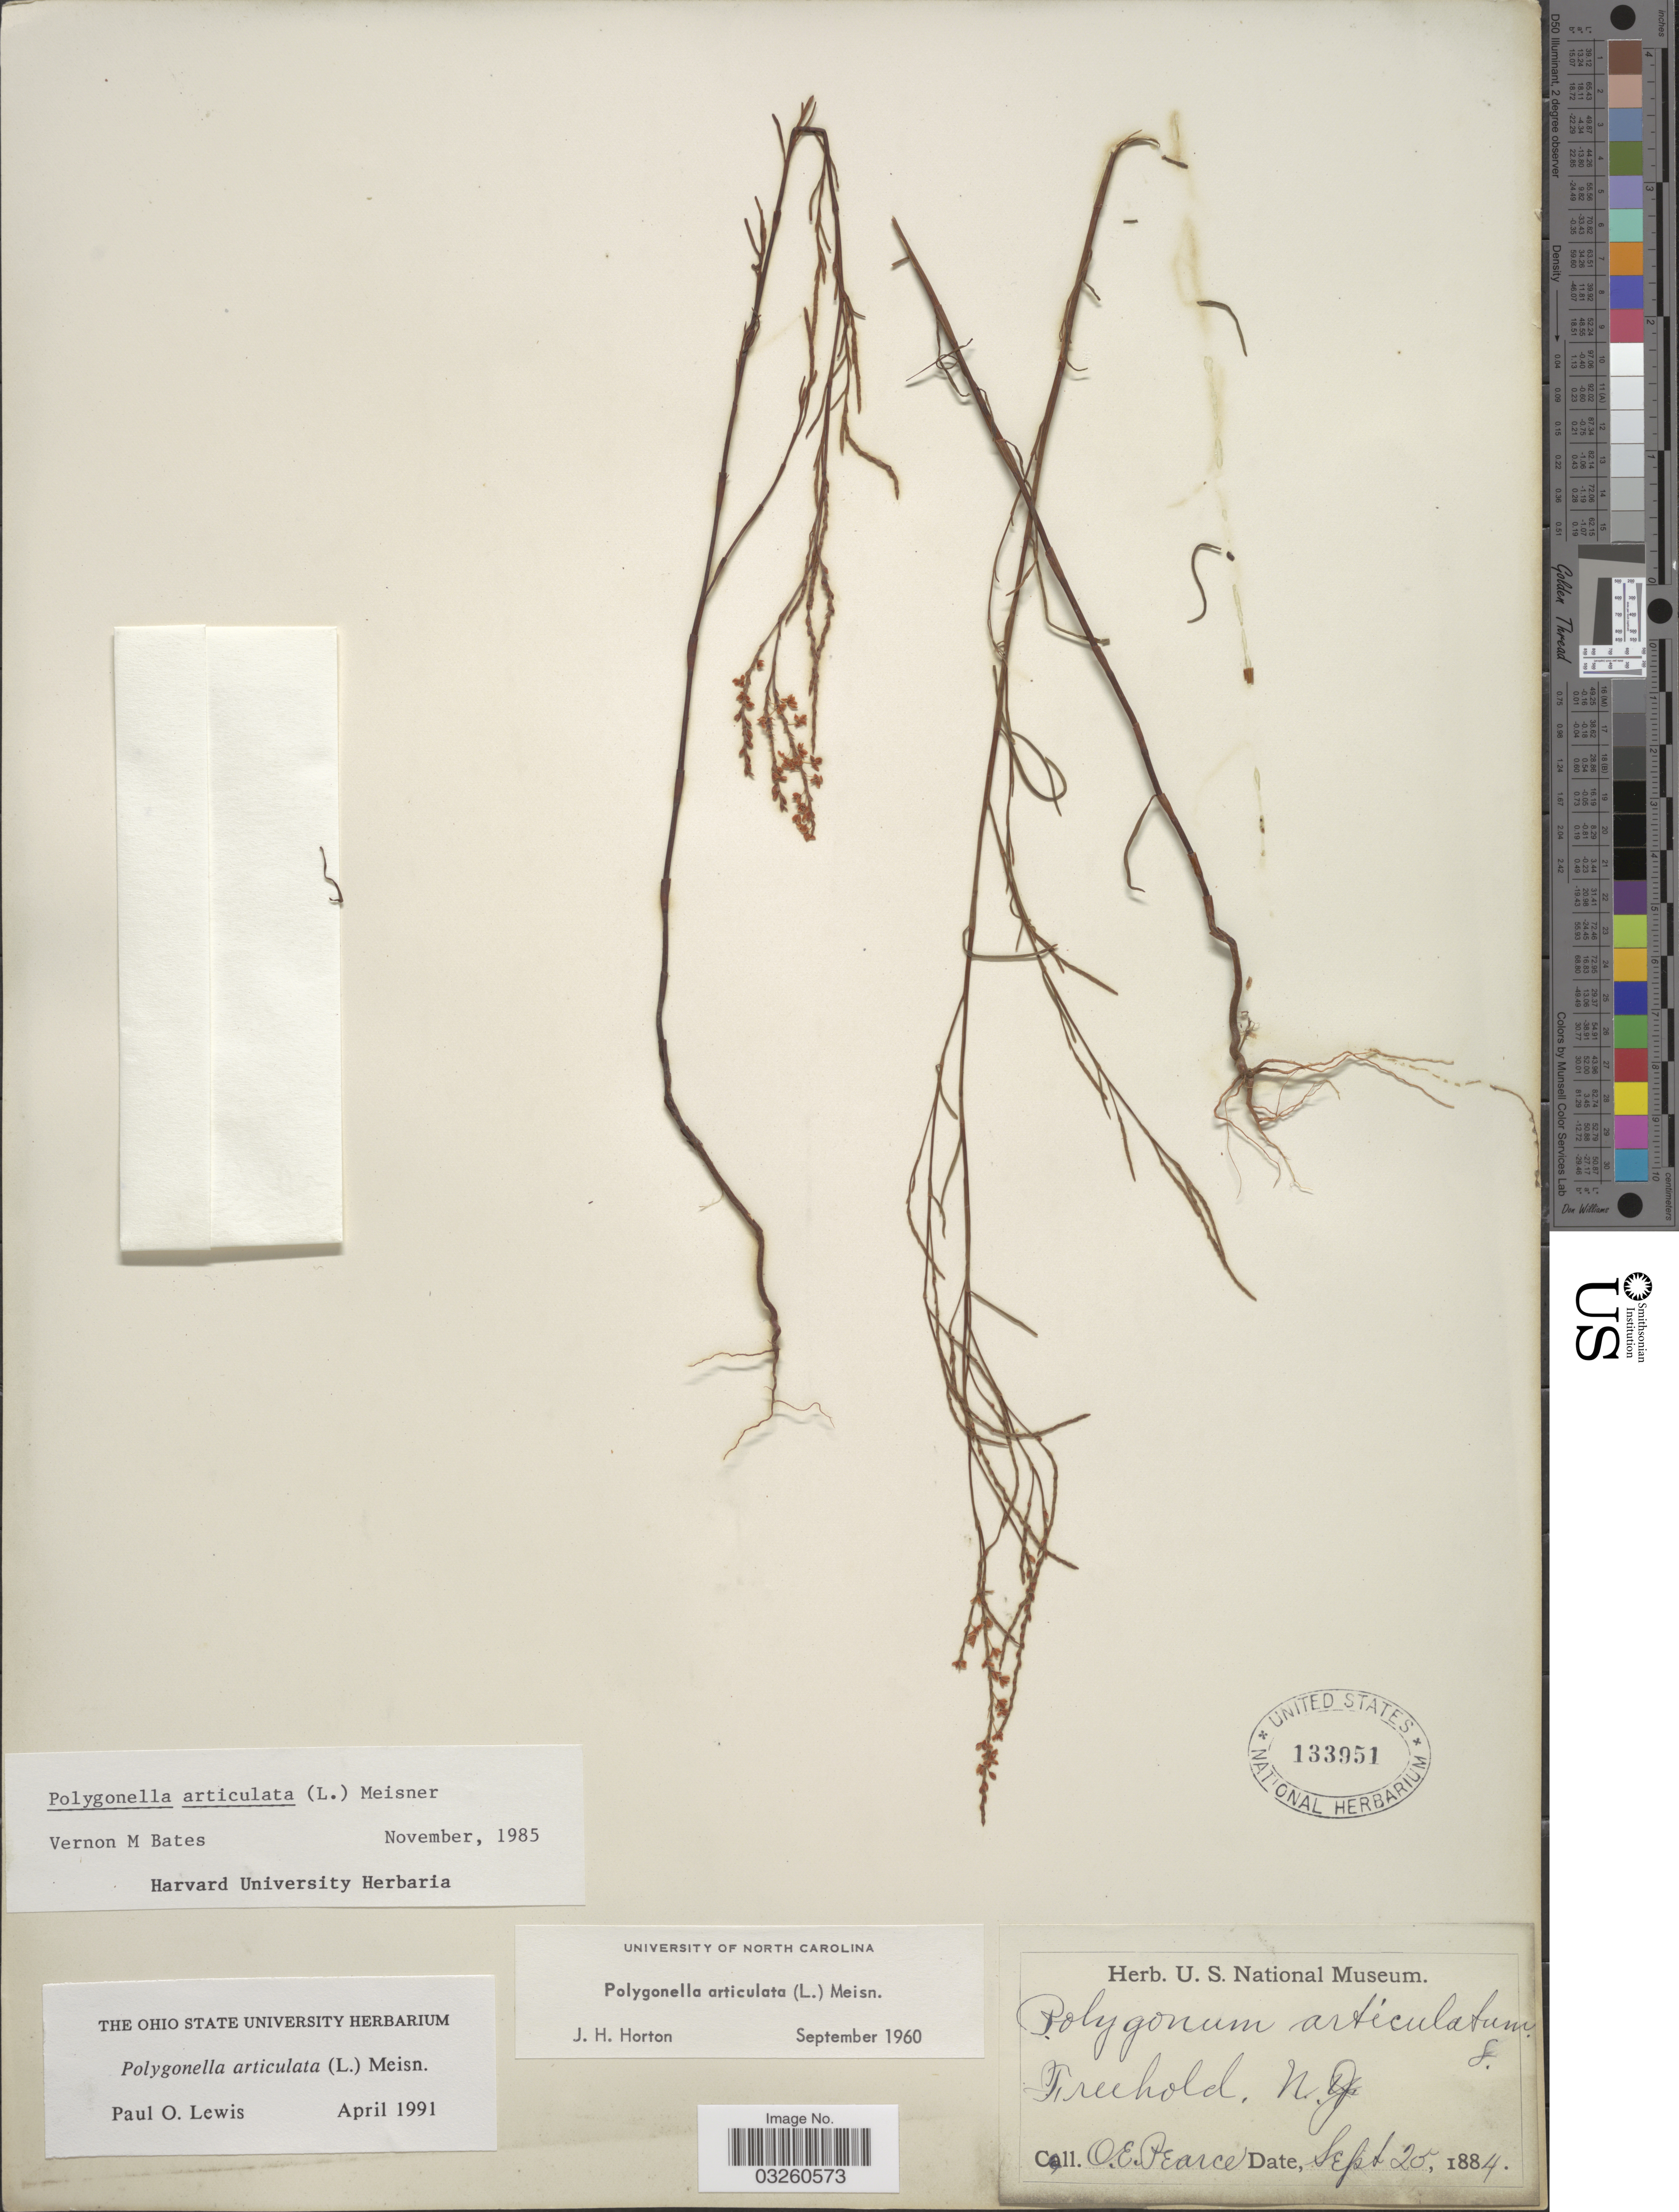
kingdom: Plantae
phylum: Tracheophyta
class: Magnoliopsida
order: Caryophyllales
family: Polygonaceae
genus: Polygonella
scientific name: Polygonella articulata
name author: (L.) Meisn.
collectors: O. E. Pearce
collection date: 1884-09-25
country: United States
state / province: New Jersey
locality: Freehold.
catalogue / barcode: US 133951